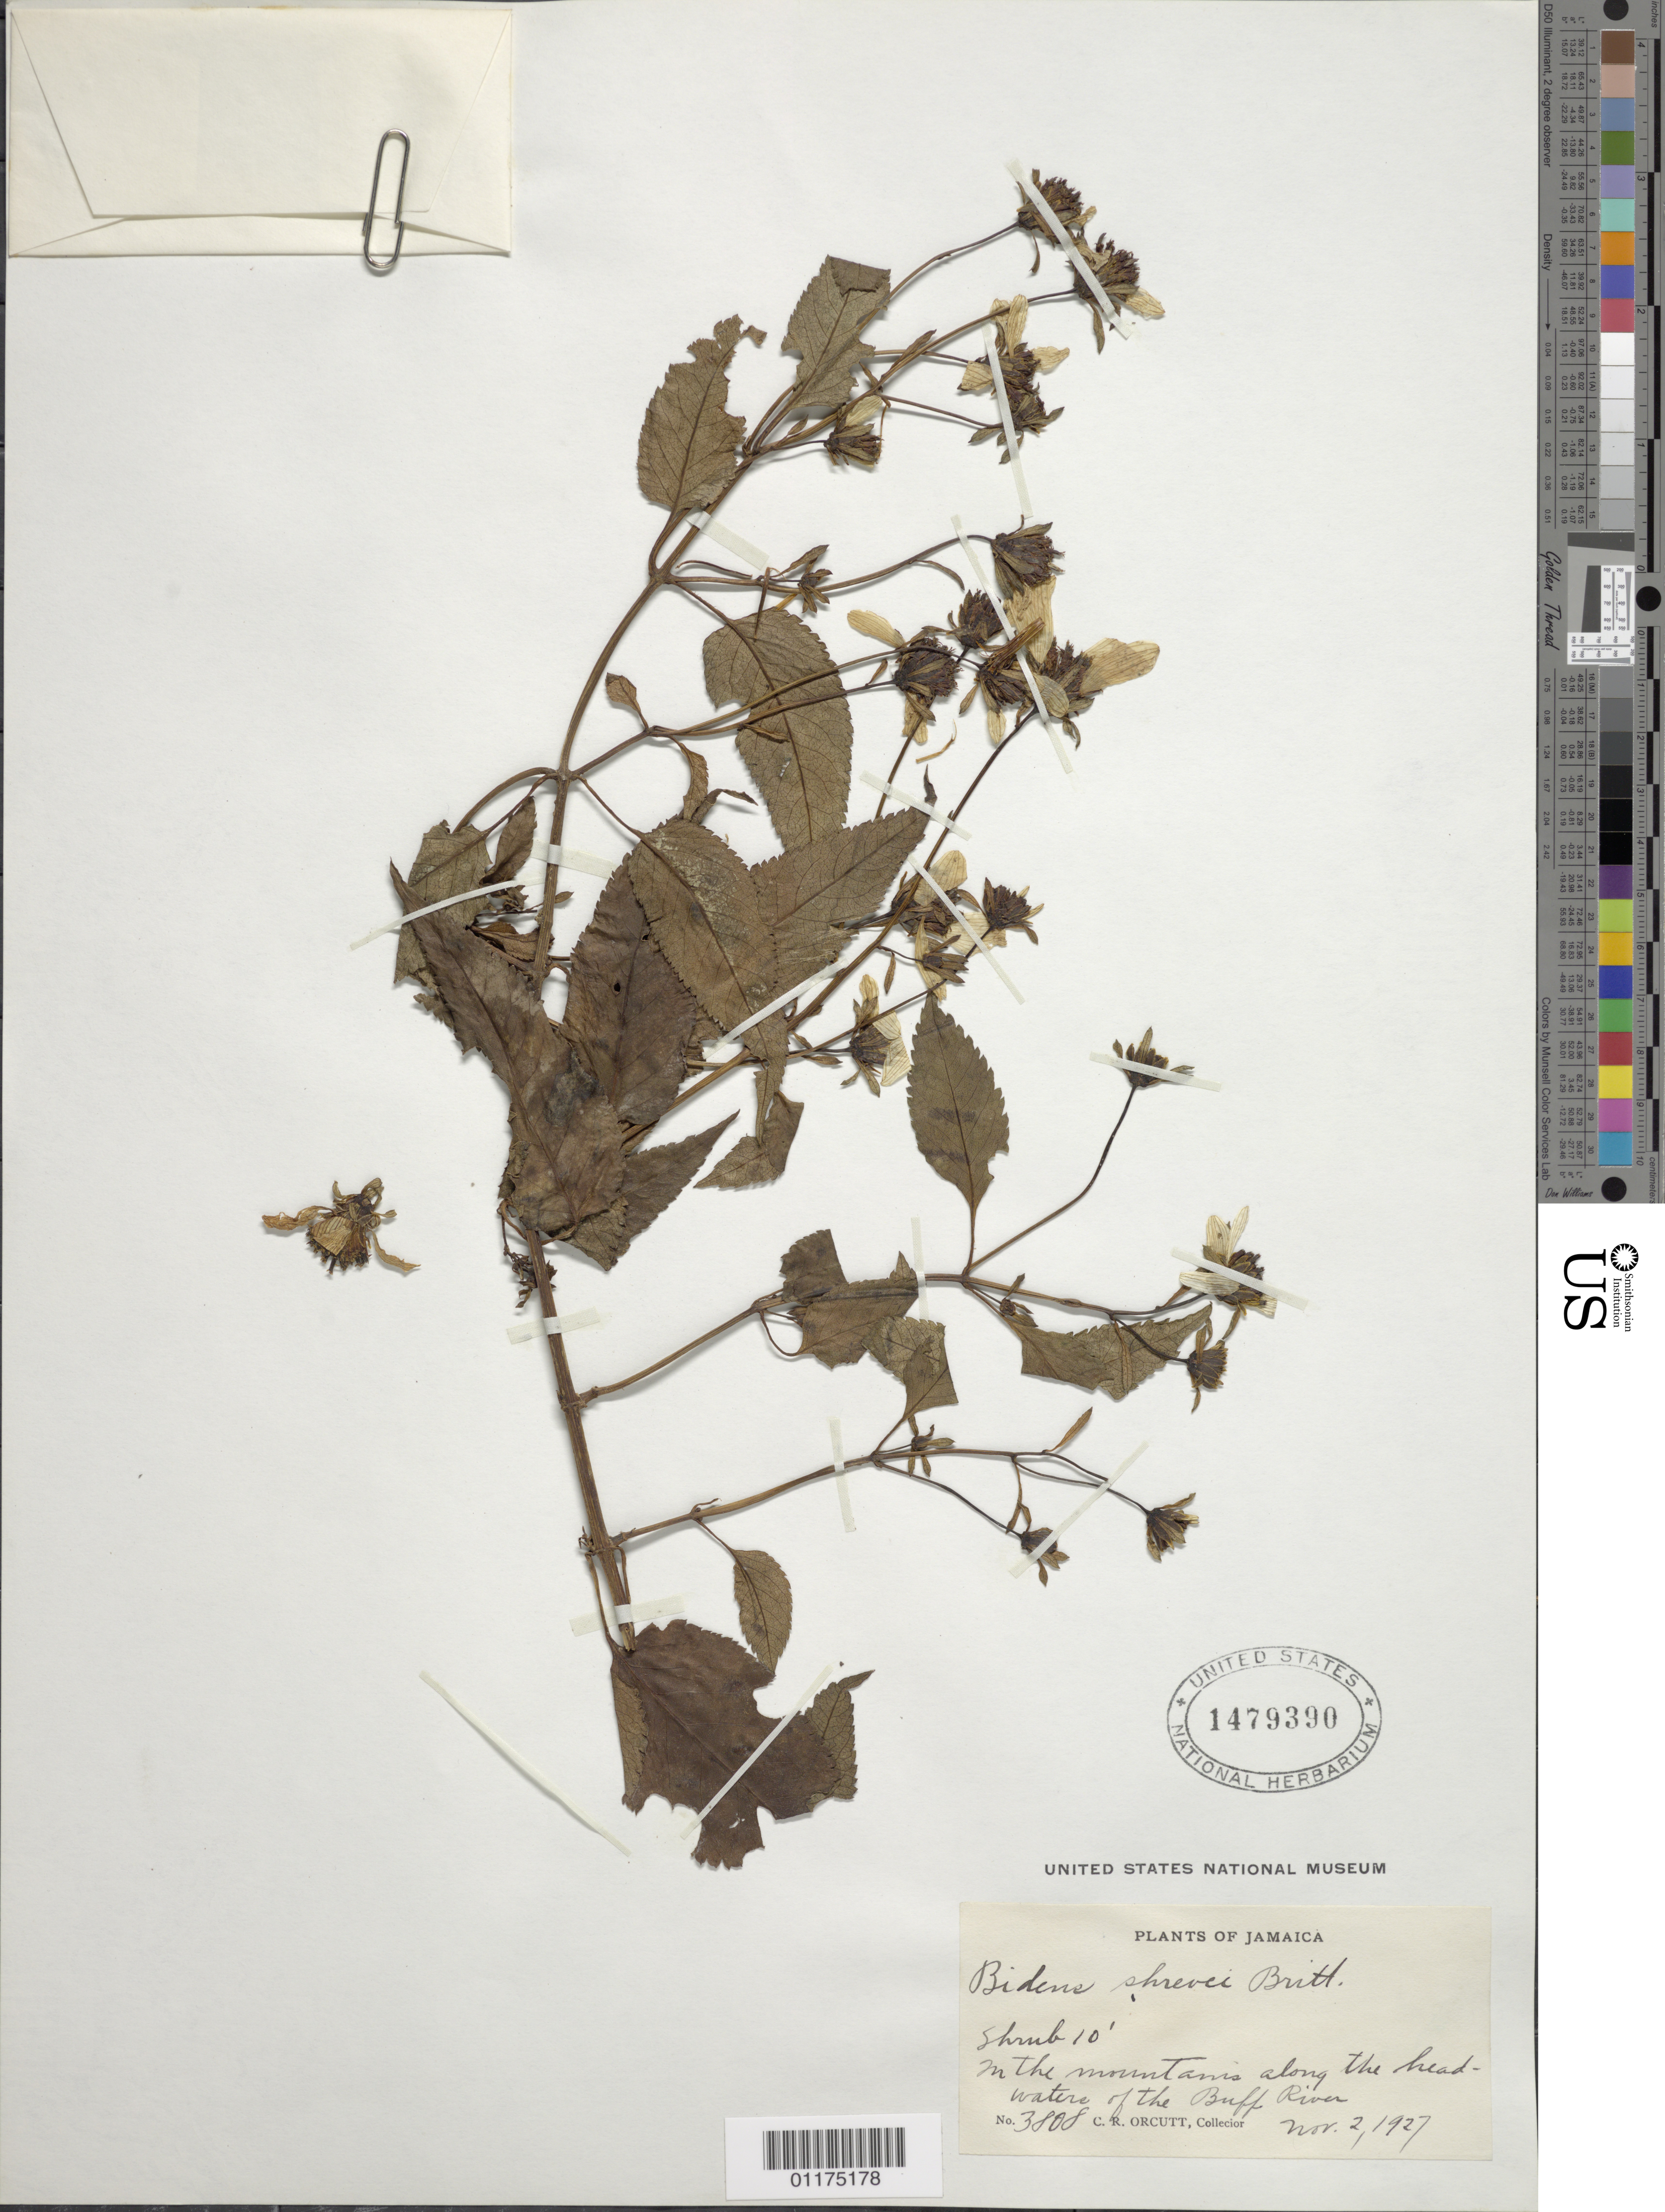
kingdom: Plantae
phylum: Tracheophyta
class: Magnoliopsida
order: Asterales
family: Asteraceae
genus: Bidens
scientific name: Bidens shrevei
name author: Britton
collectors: C. R. Orcutt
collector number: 3808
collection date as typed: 02 Nov 1927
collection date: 1927-11-02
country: Jamaica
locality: In the mountains along the head-waters of the Buff River.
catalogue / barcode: US 1479390